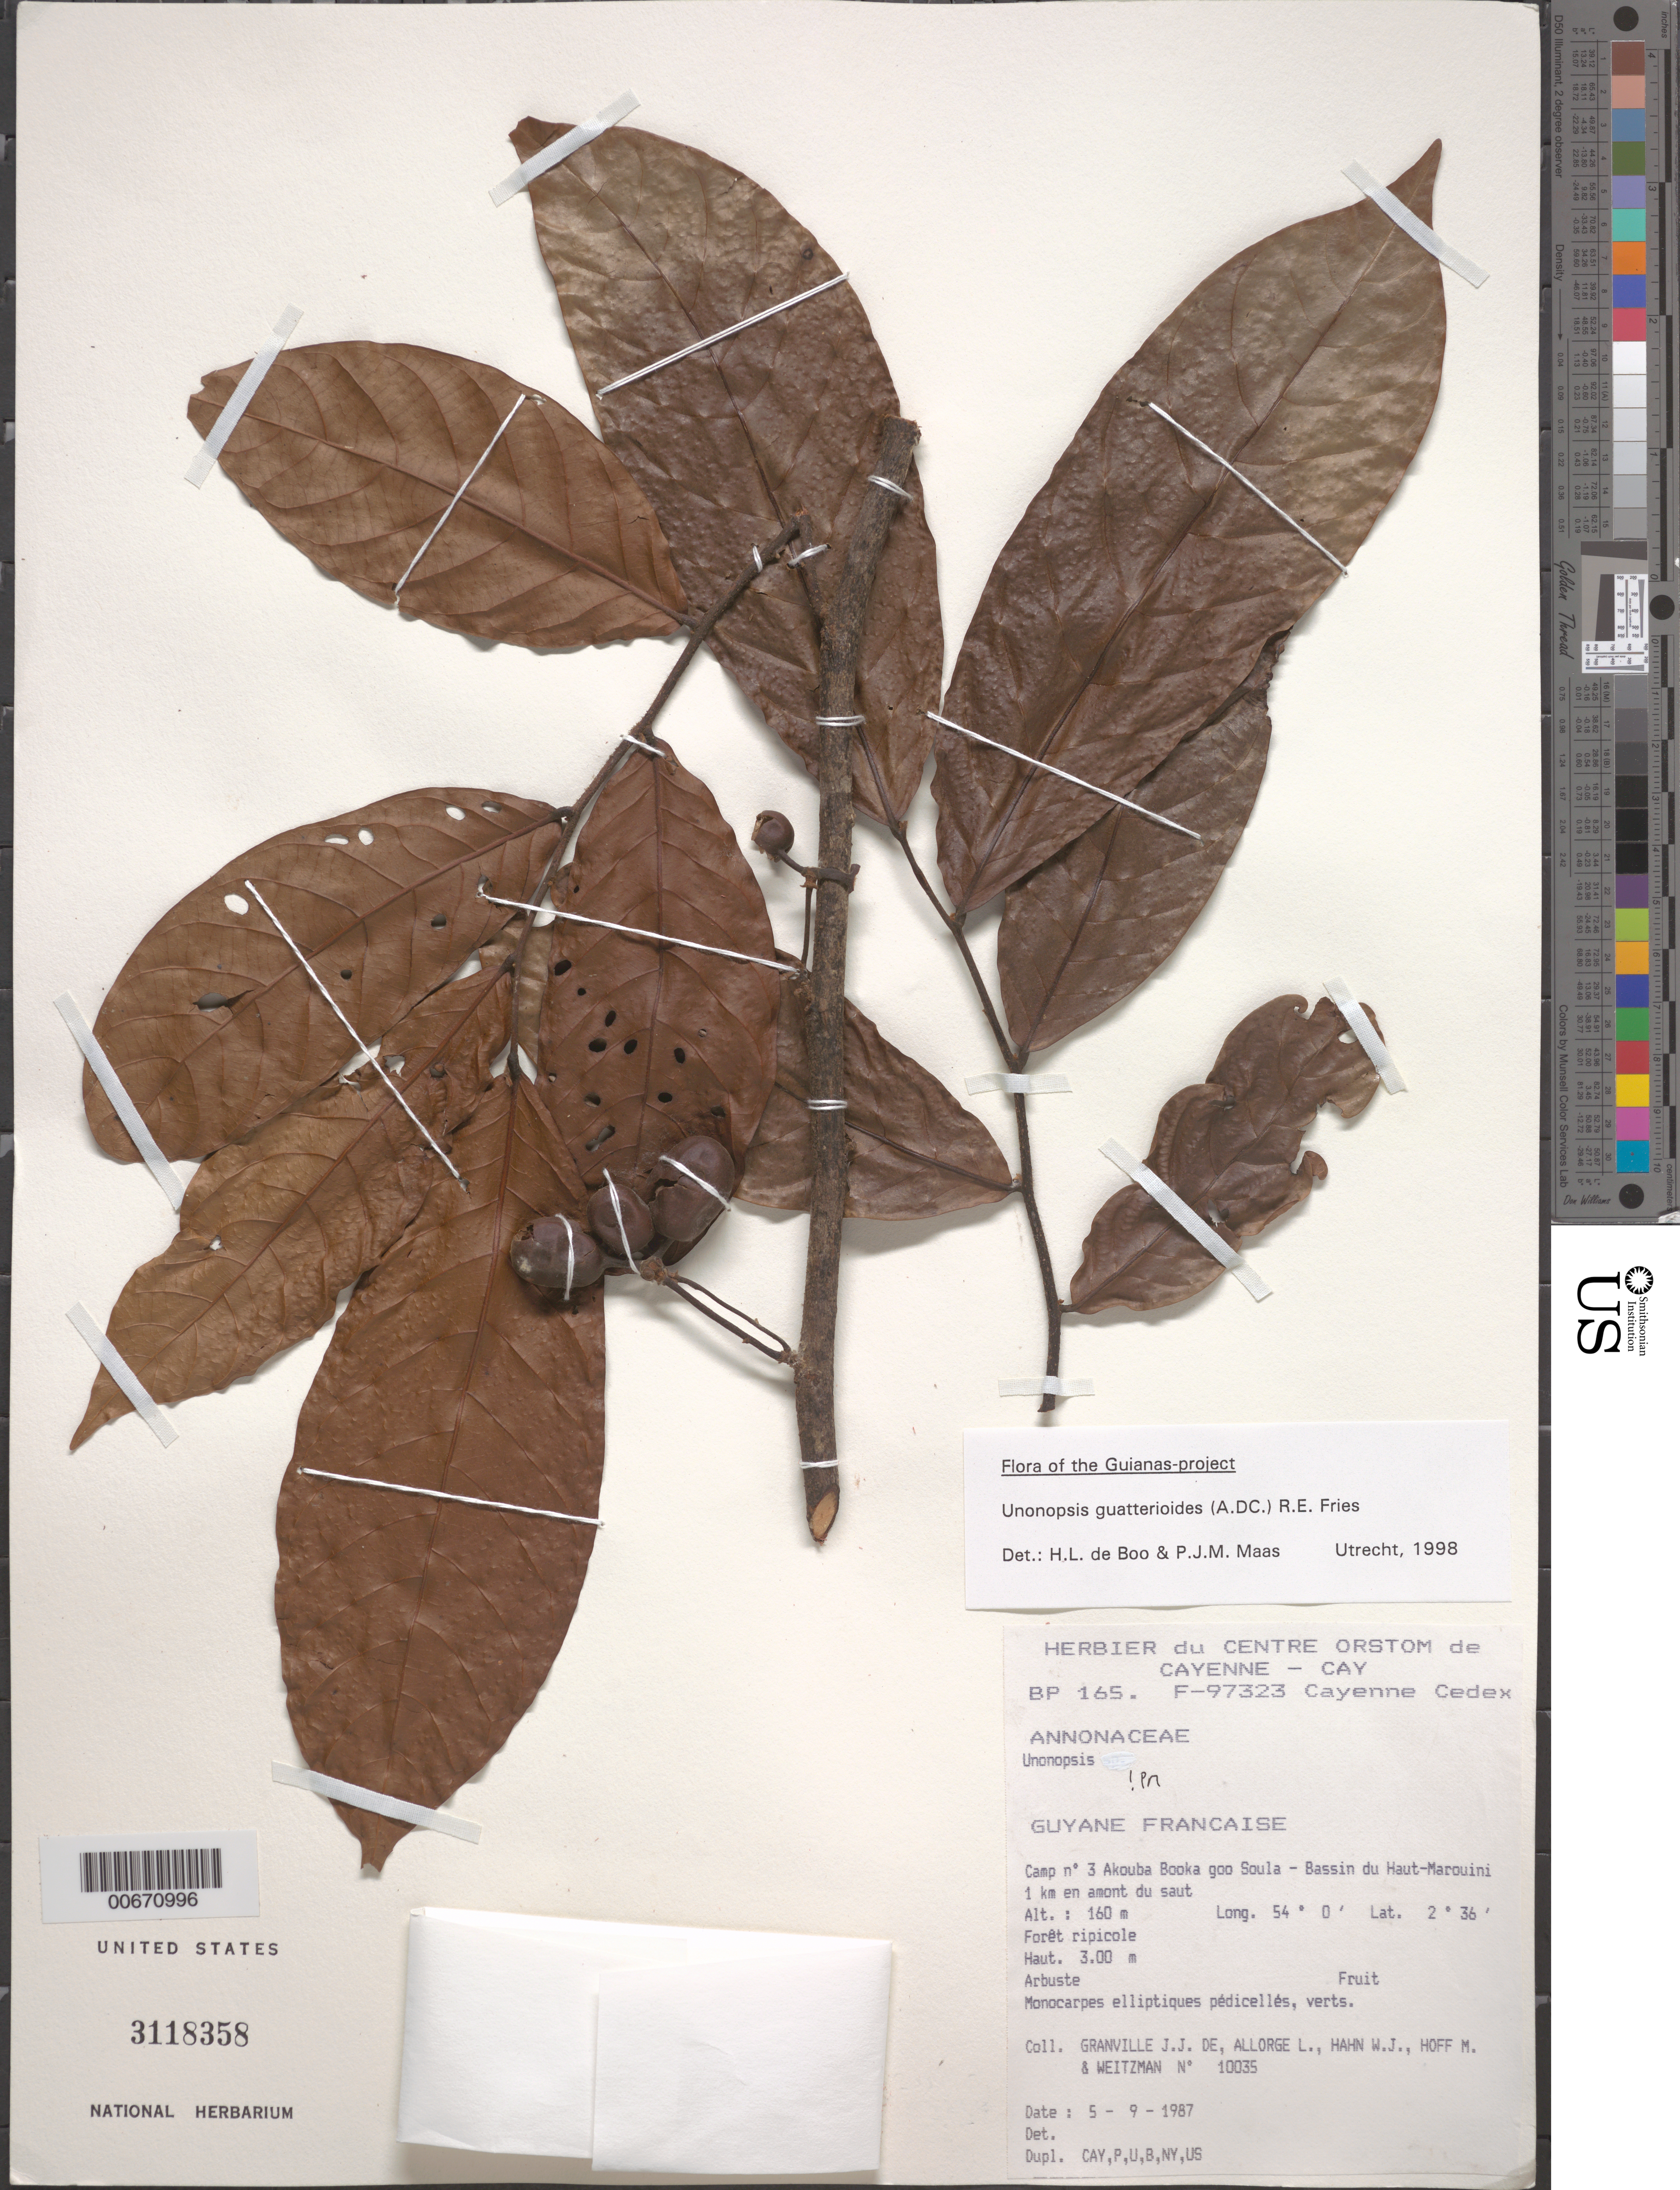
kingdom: Plantae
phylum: Tracheophyta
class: Magnoliopsida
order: Magnoliales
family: Annonaceae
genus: Unonopsis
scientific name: Unonopsis guatterioides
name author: (A. DC.) R.E. Fr.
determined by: Maas, Paul J. M.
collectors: J.-J. de Granville, L. Allorge, W. J. Hahn, M. Hoff & A. L. Weitzman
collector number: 10035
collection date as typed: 5-Sep-87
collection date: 1987-09-05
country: French Guiana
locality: Akouba Booka goo Soula, Camp #3, Bassin du Haut Marouini. 1 km en amont du saut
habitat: Riparian forest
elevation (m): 160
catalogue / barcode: US 3118358